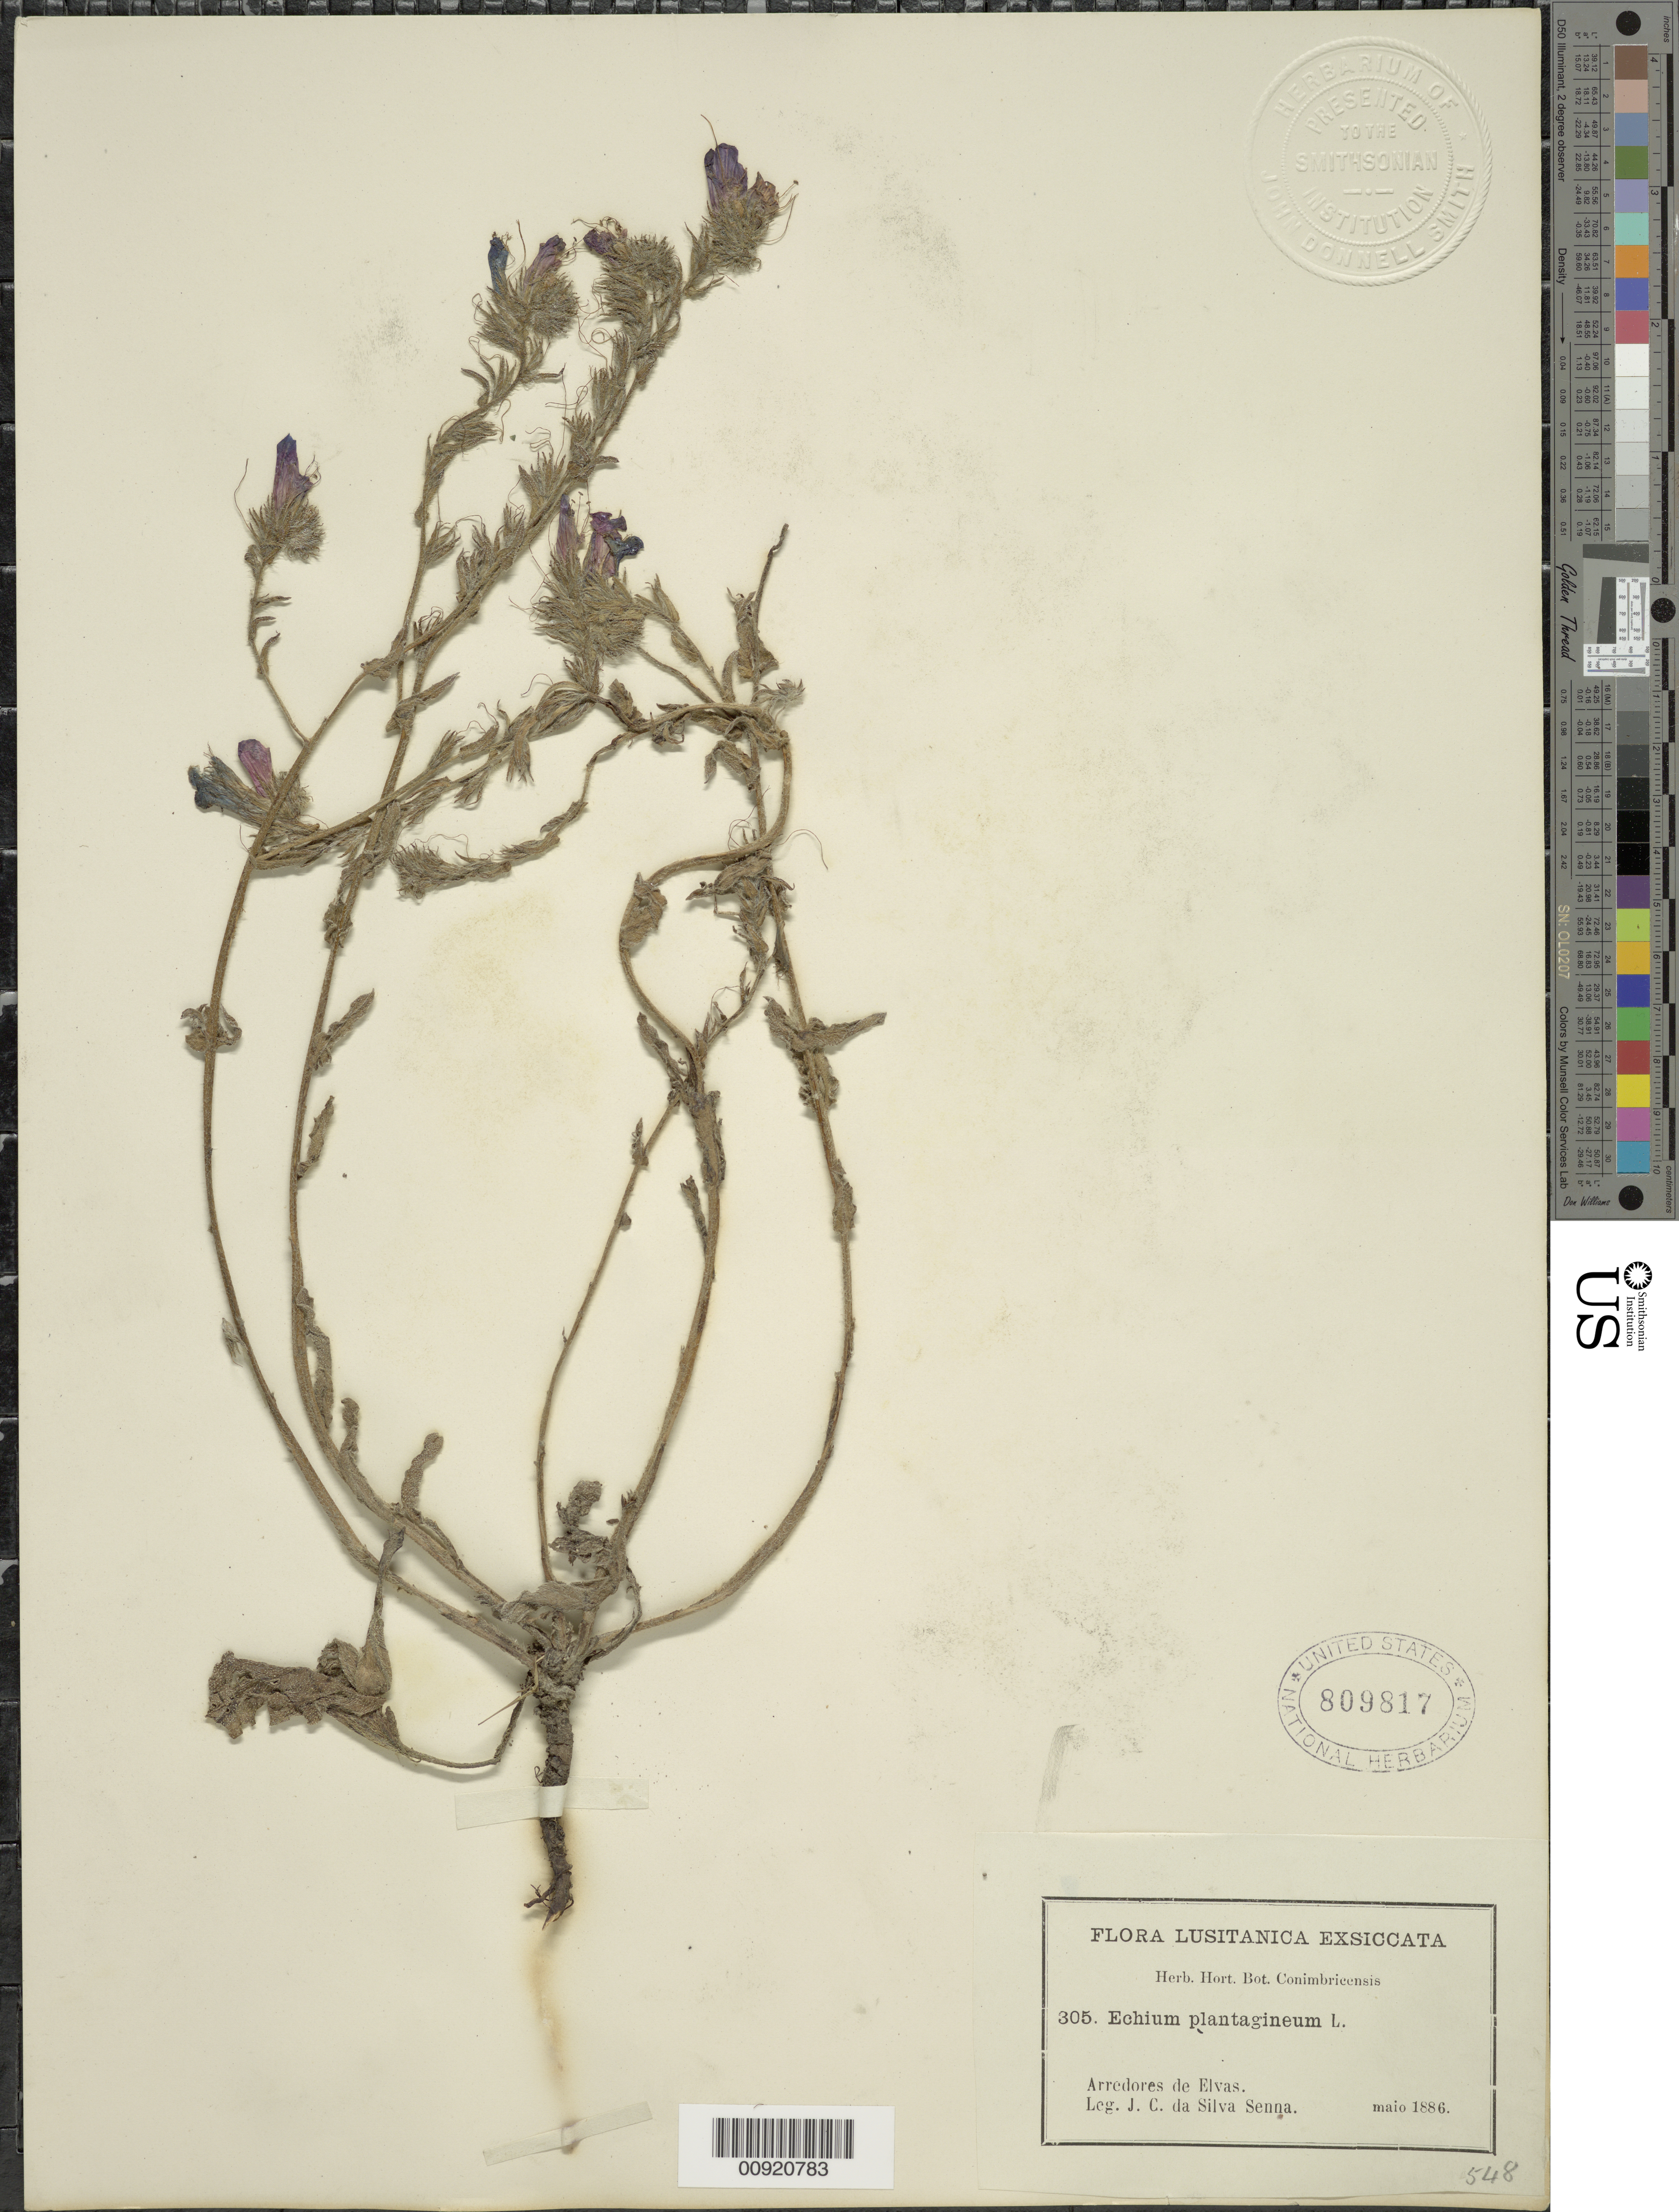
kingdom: Plantae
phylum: Tracheophyta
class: Magnoliopsida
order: Boraginales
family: Boraginaceae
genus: Echium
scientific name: Echium plantagineum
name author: L.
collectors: J. C. S. Silva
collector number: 305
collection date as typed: May 1886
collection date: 1886-05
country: Portugal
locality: arredores de elvas.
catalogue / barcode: US 809817